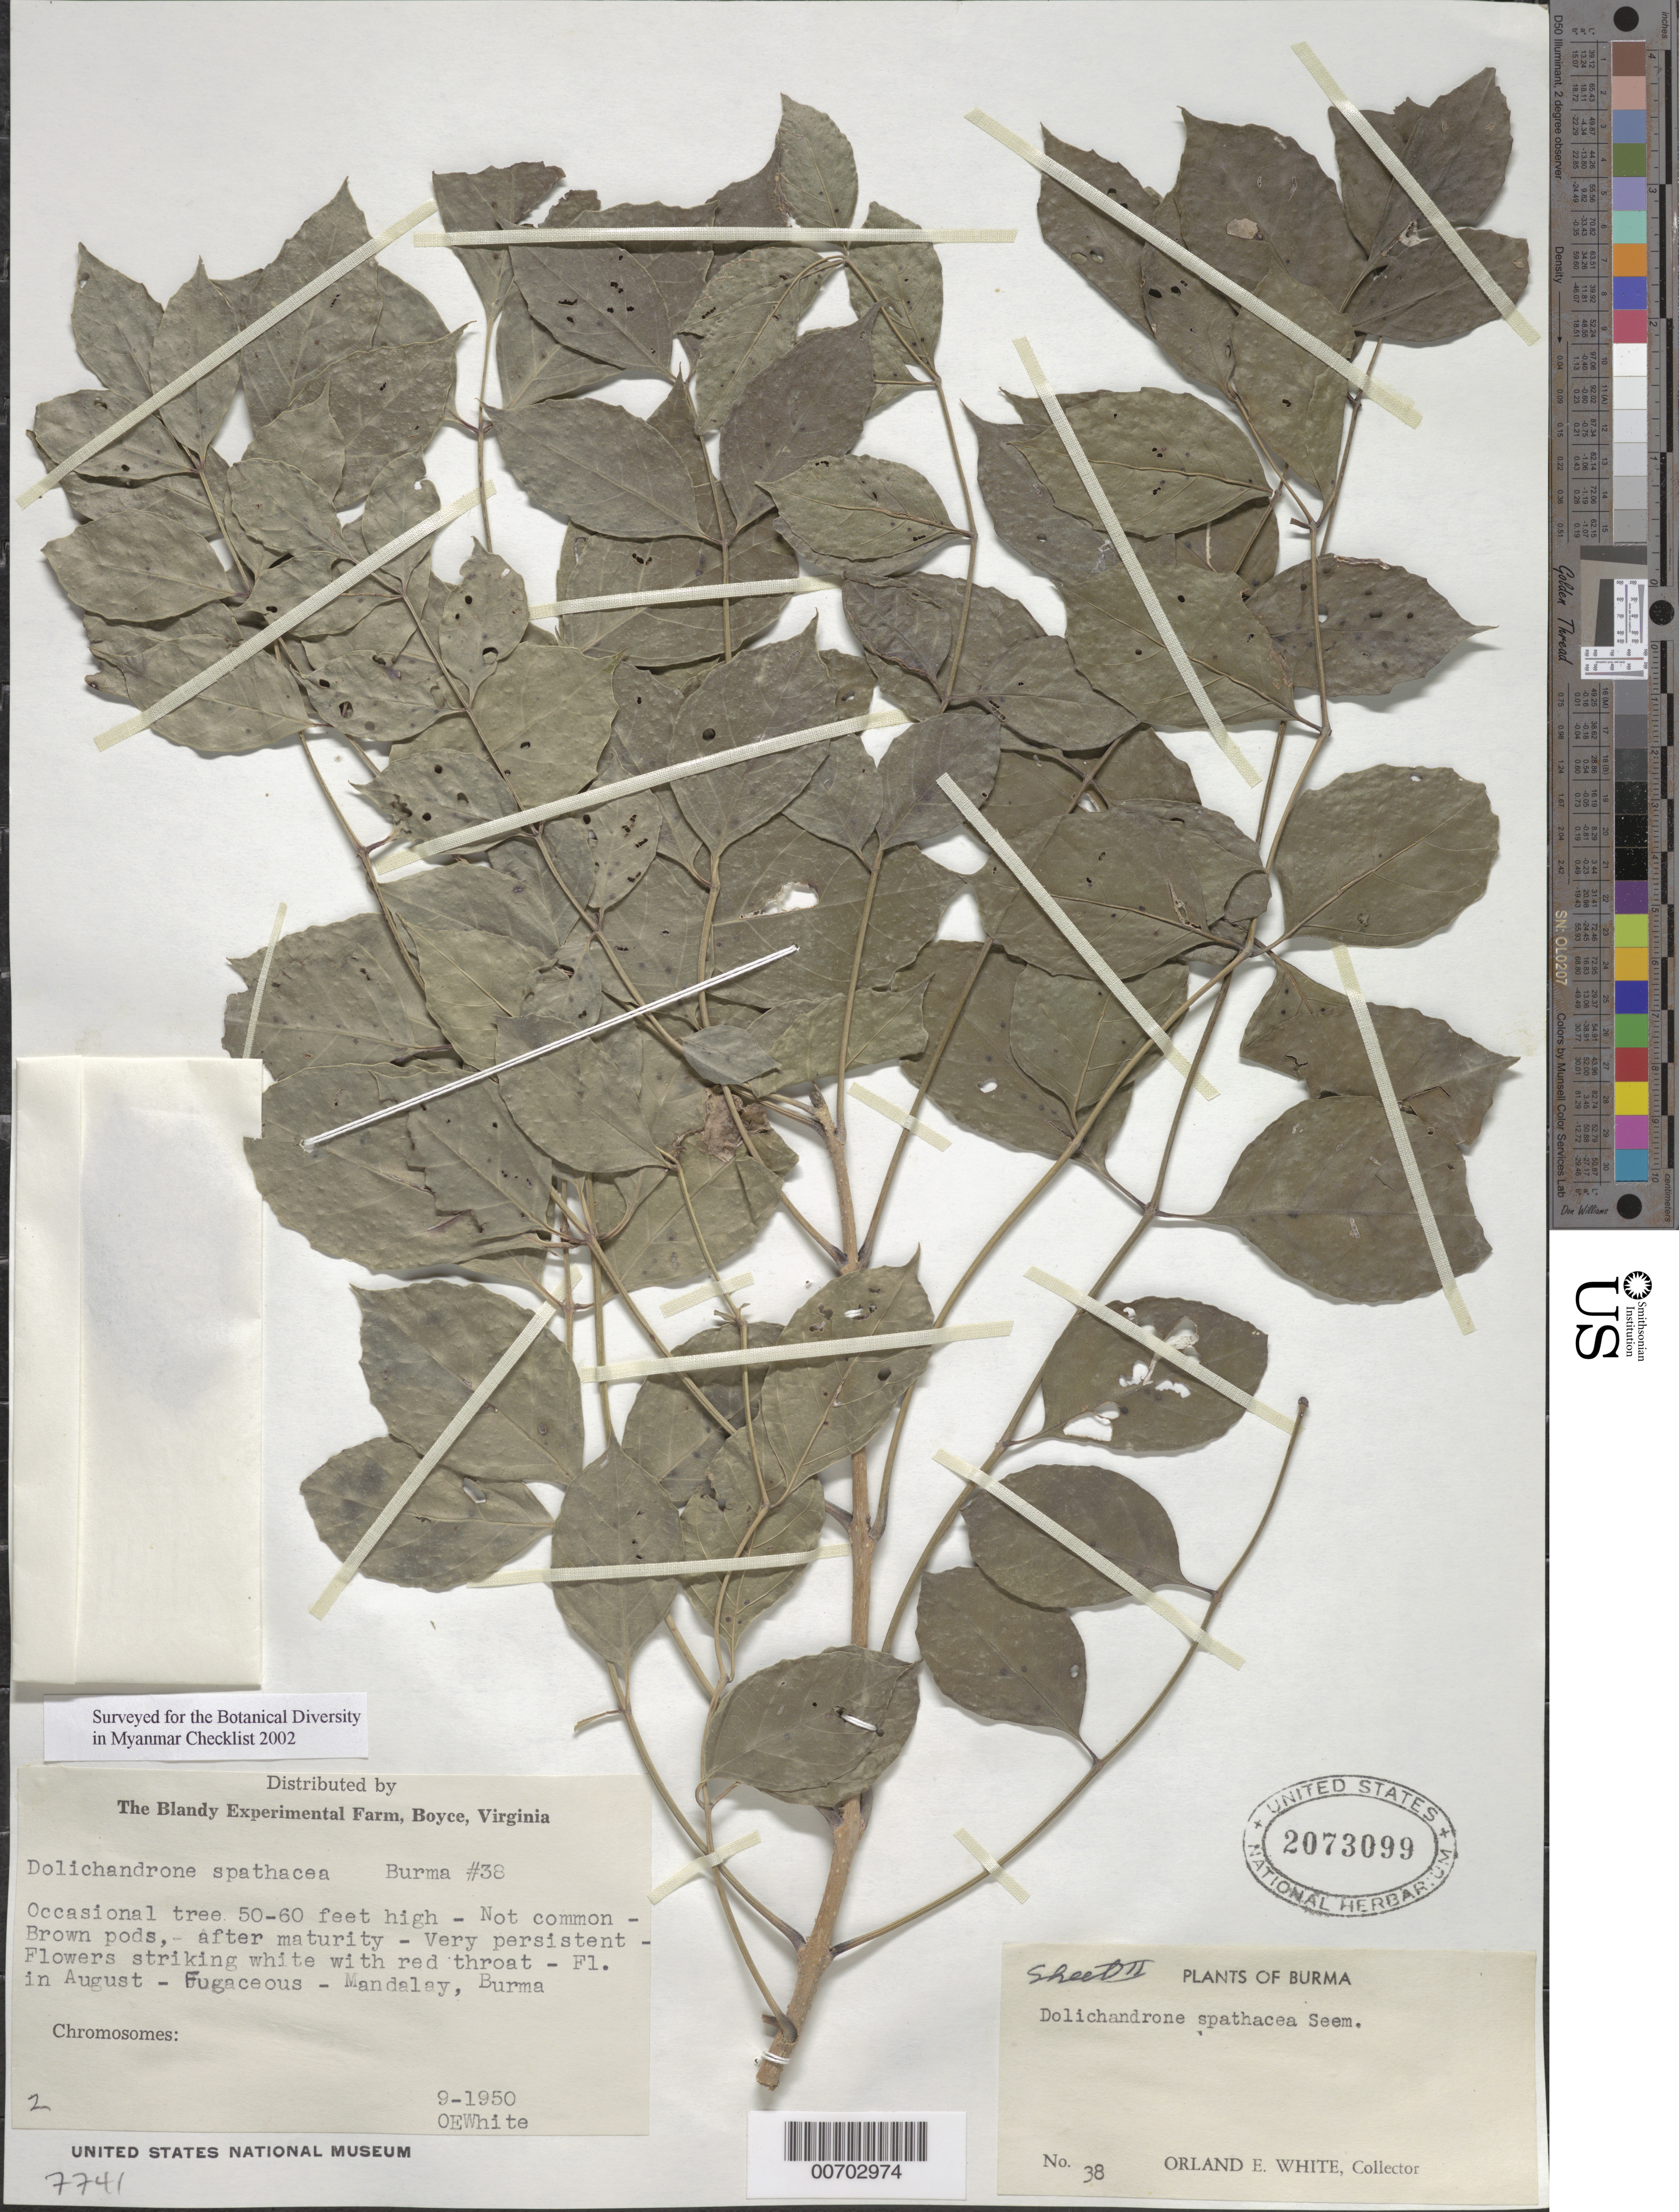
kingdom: Plantae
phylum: Tracheophyta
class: Magnoliopsida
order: Lamiales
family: Bignoniaceae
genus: Dolichandrone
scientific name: Dolichandrone spathacea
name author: (L. f.) K. Schum.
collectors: O. E. White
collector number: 38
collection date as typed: Sep 1950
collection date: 1950-09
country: Myanmar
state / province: Mandalay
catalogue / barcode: US 2073099